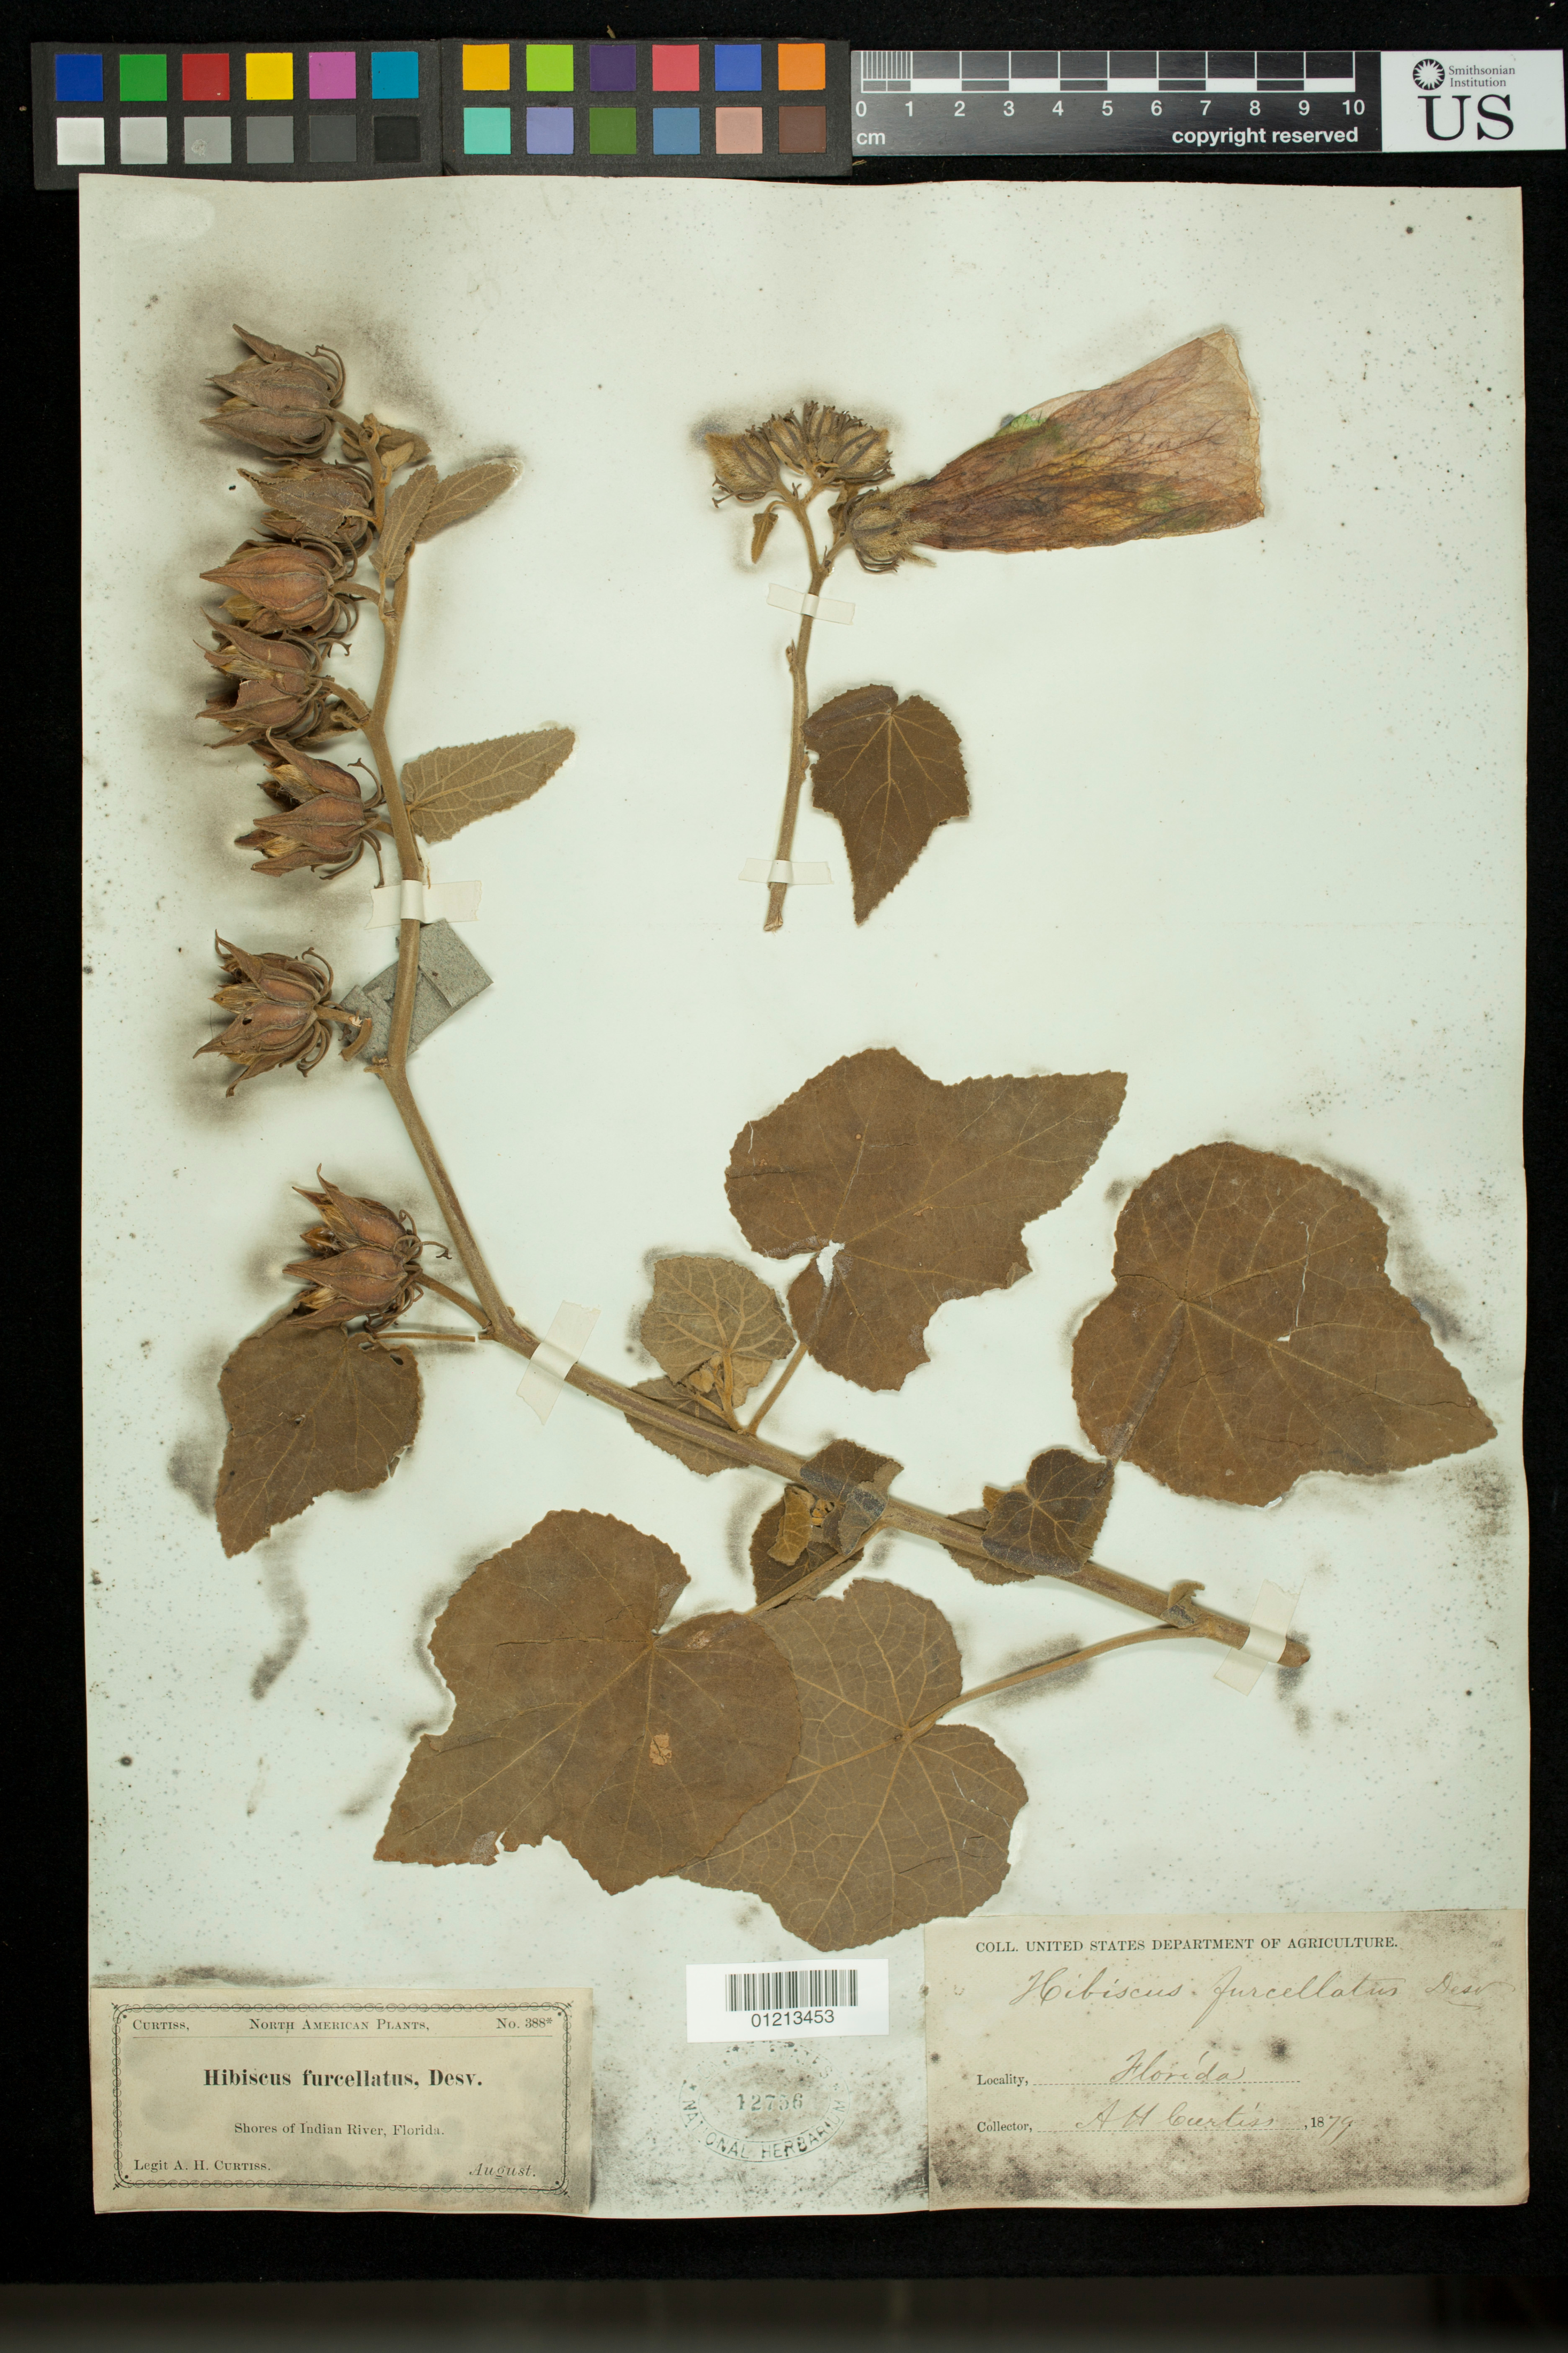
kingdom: Plantae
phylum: Tracheophyta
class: Magnoliopsida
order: Malvales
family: Malvaceae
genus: Sabdariffa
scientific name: Sabdariffa maculata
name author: (Lam.) M.M. Hanes & R.L. Barrett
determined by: Dorr, Laurence J., Curator (BOT), Smithsonian Institution - National Museum of Natural History (UNITED STATES)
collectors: A. H. Curtiss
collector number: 388.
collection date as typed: Aug 1879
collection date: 1879-08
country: United States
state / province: Florida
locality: Shores of Indian River.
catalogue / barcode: US 12756